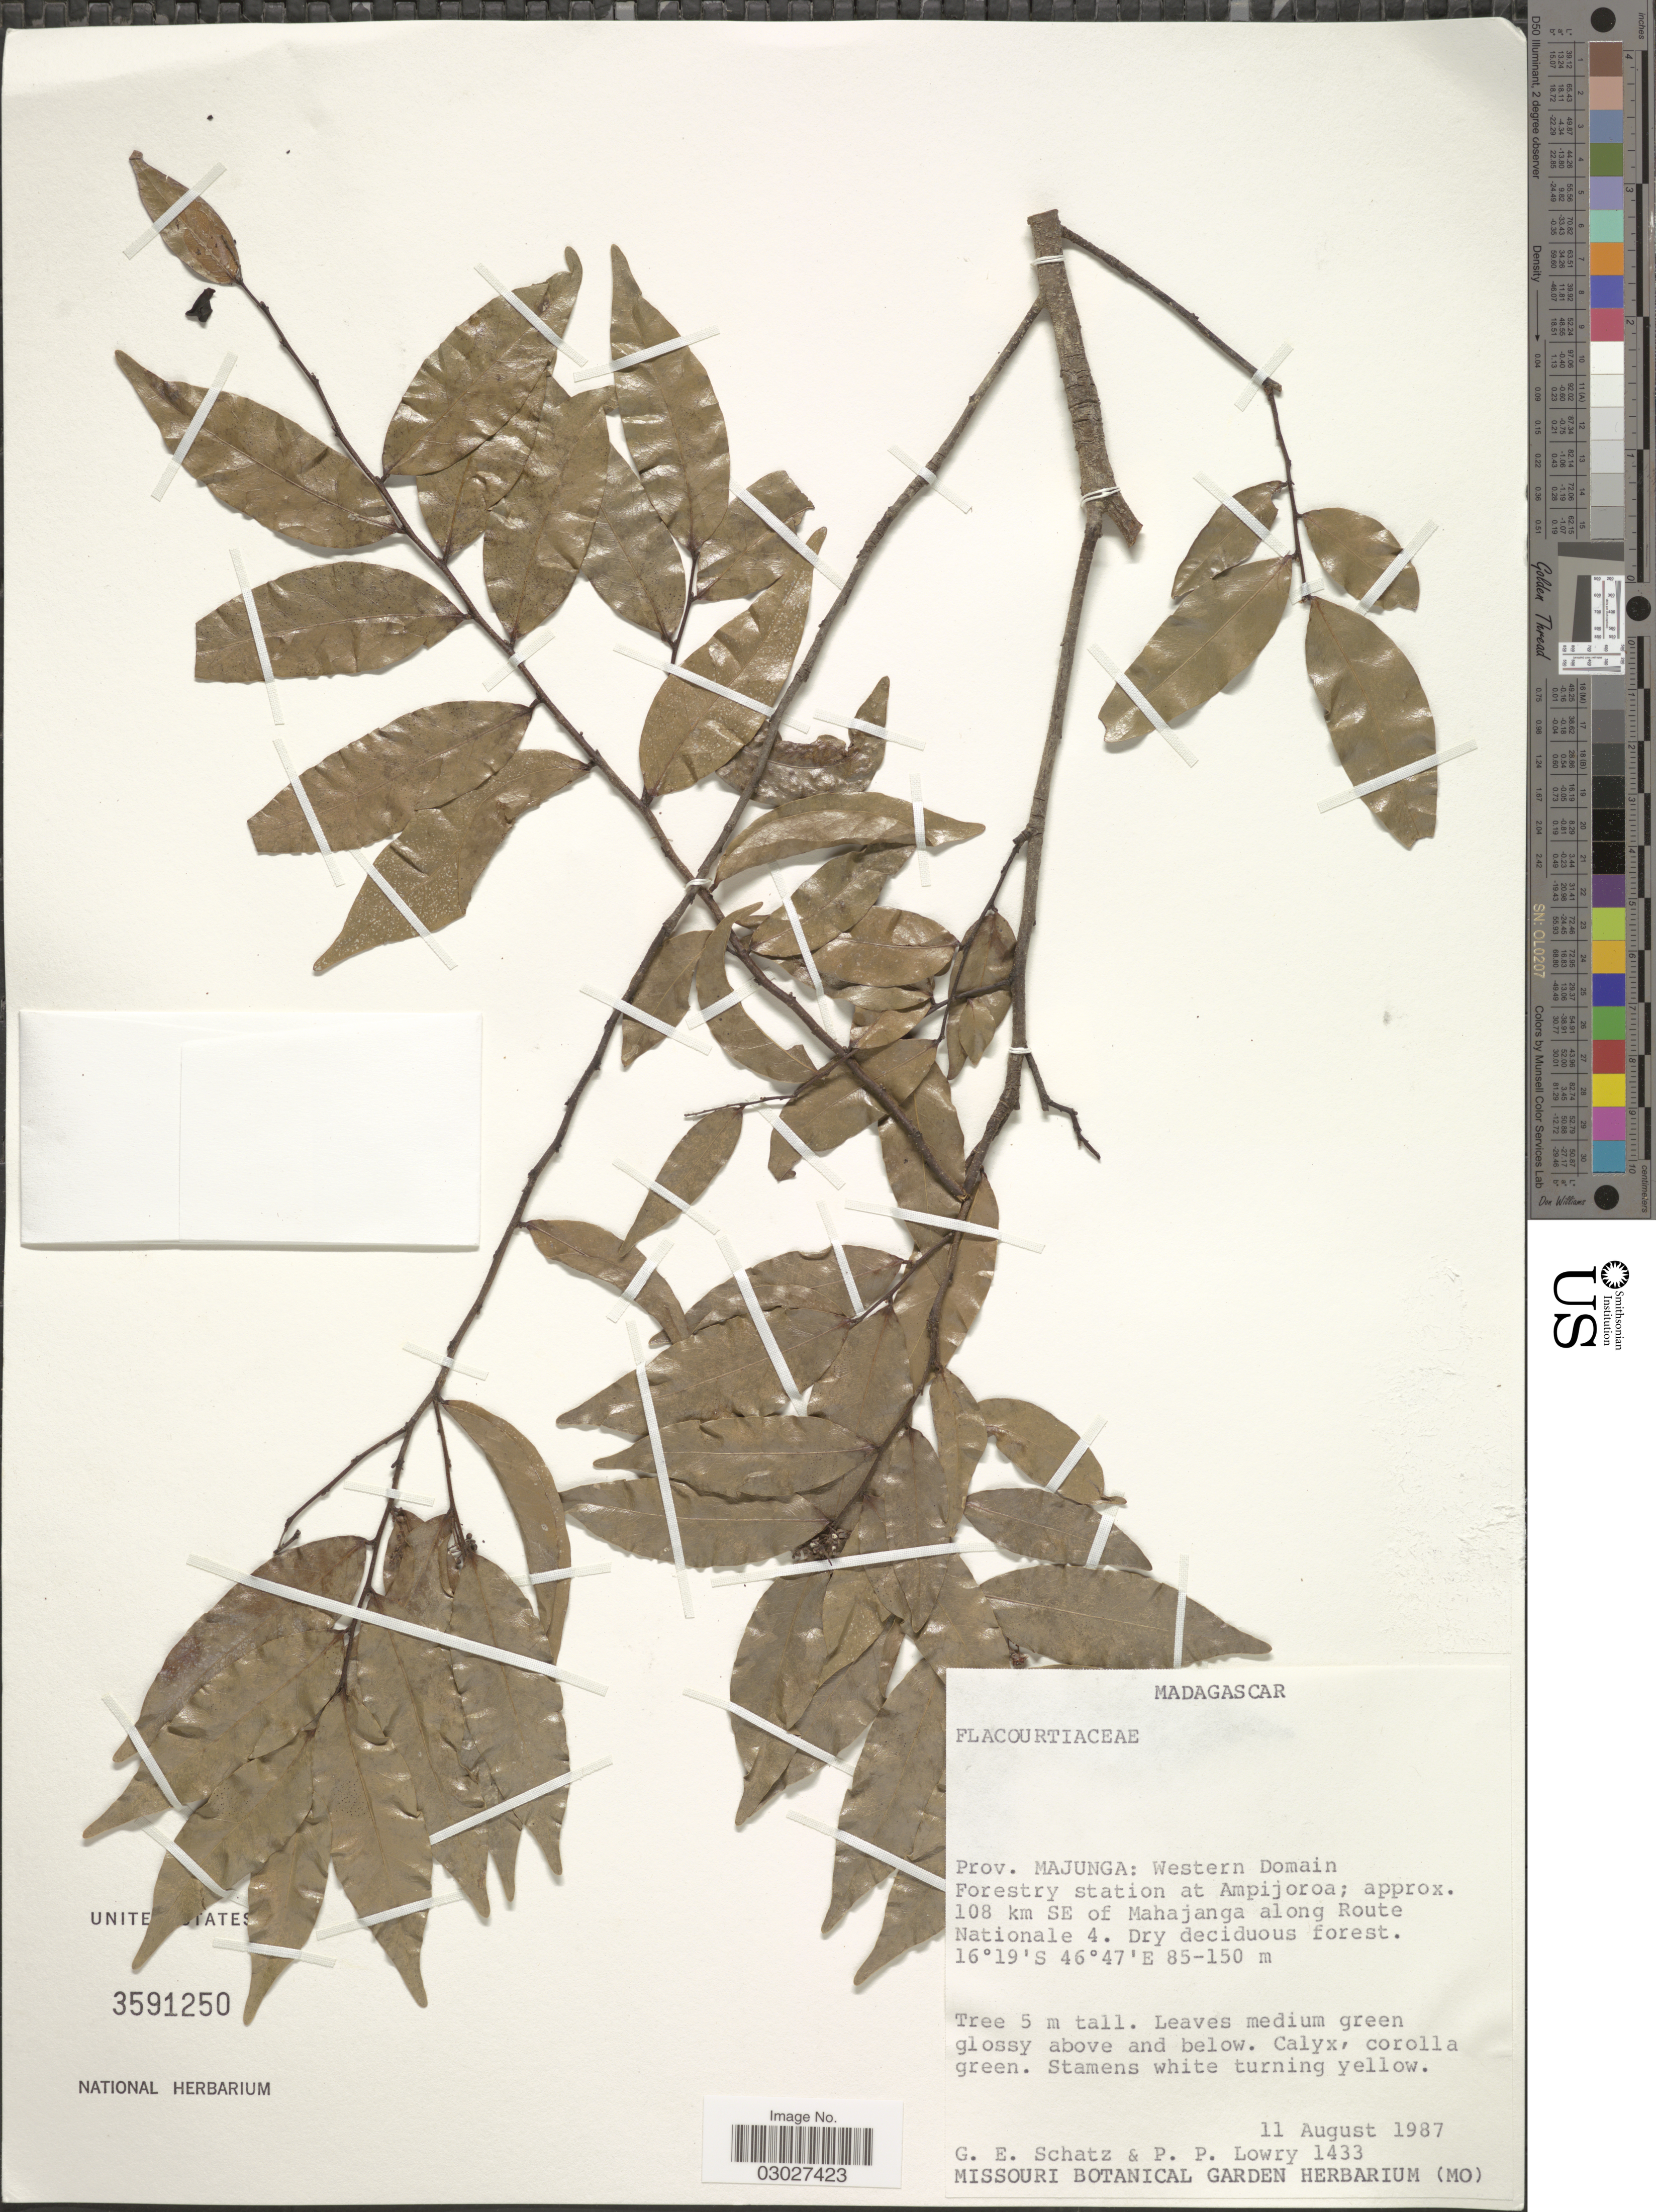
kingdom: Plantae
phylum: Tracheophyta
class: Magnoliopsida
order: Malpighiales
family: Chrysobalanaceae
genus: Grangeria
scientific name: Grangeria porosa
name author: Boivin ex Baill.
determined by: Schatz, George E.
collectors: G. Schatz & P. Lowry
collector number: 1433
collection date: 1987-08-11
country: Madagascar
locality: Prov. Majunga: Western Domain Forestry station at Ampijoroa; approx. 108 km SE of Mahajanga along Route Nationale 4.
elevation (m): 85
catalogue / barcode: US 3591250